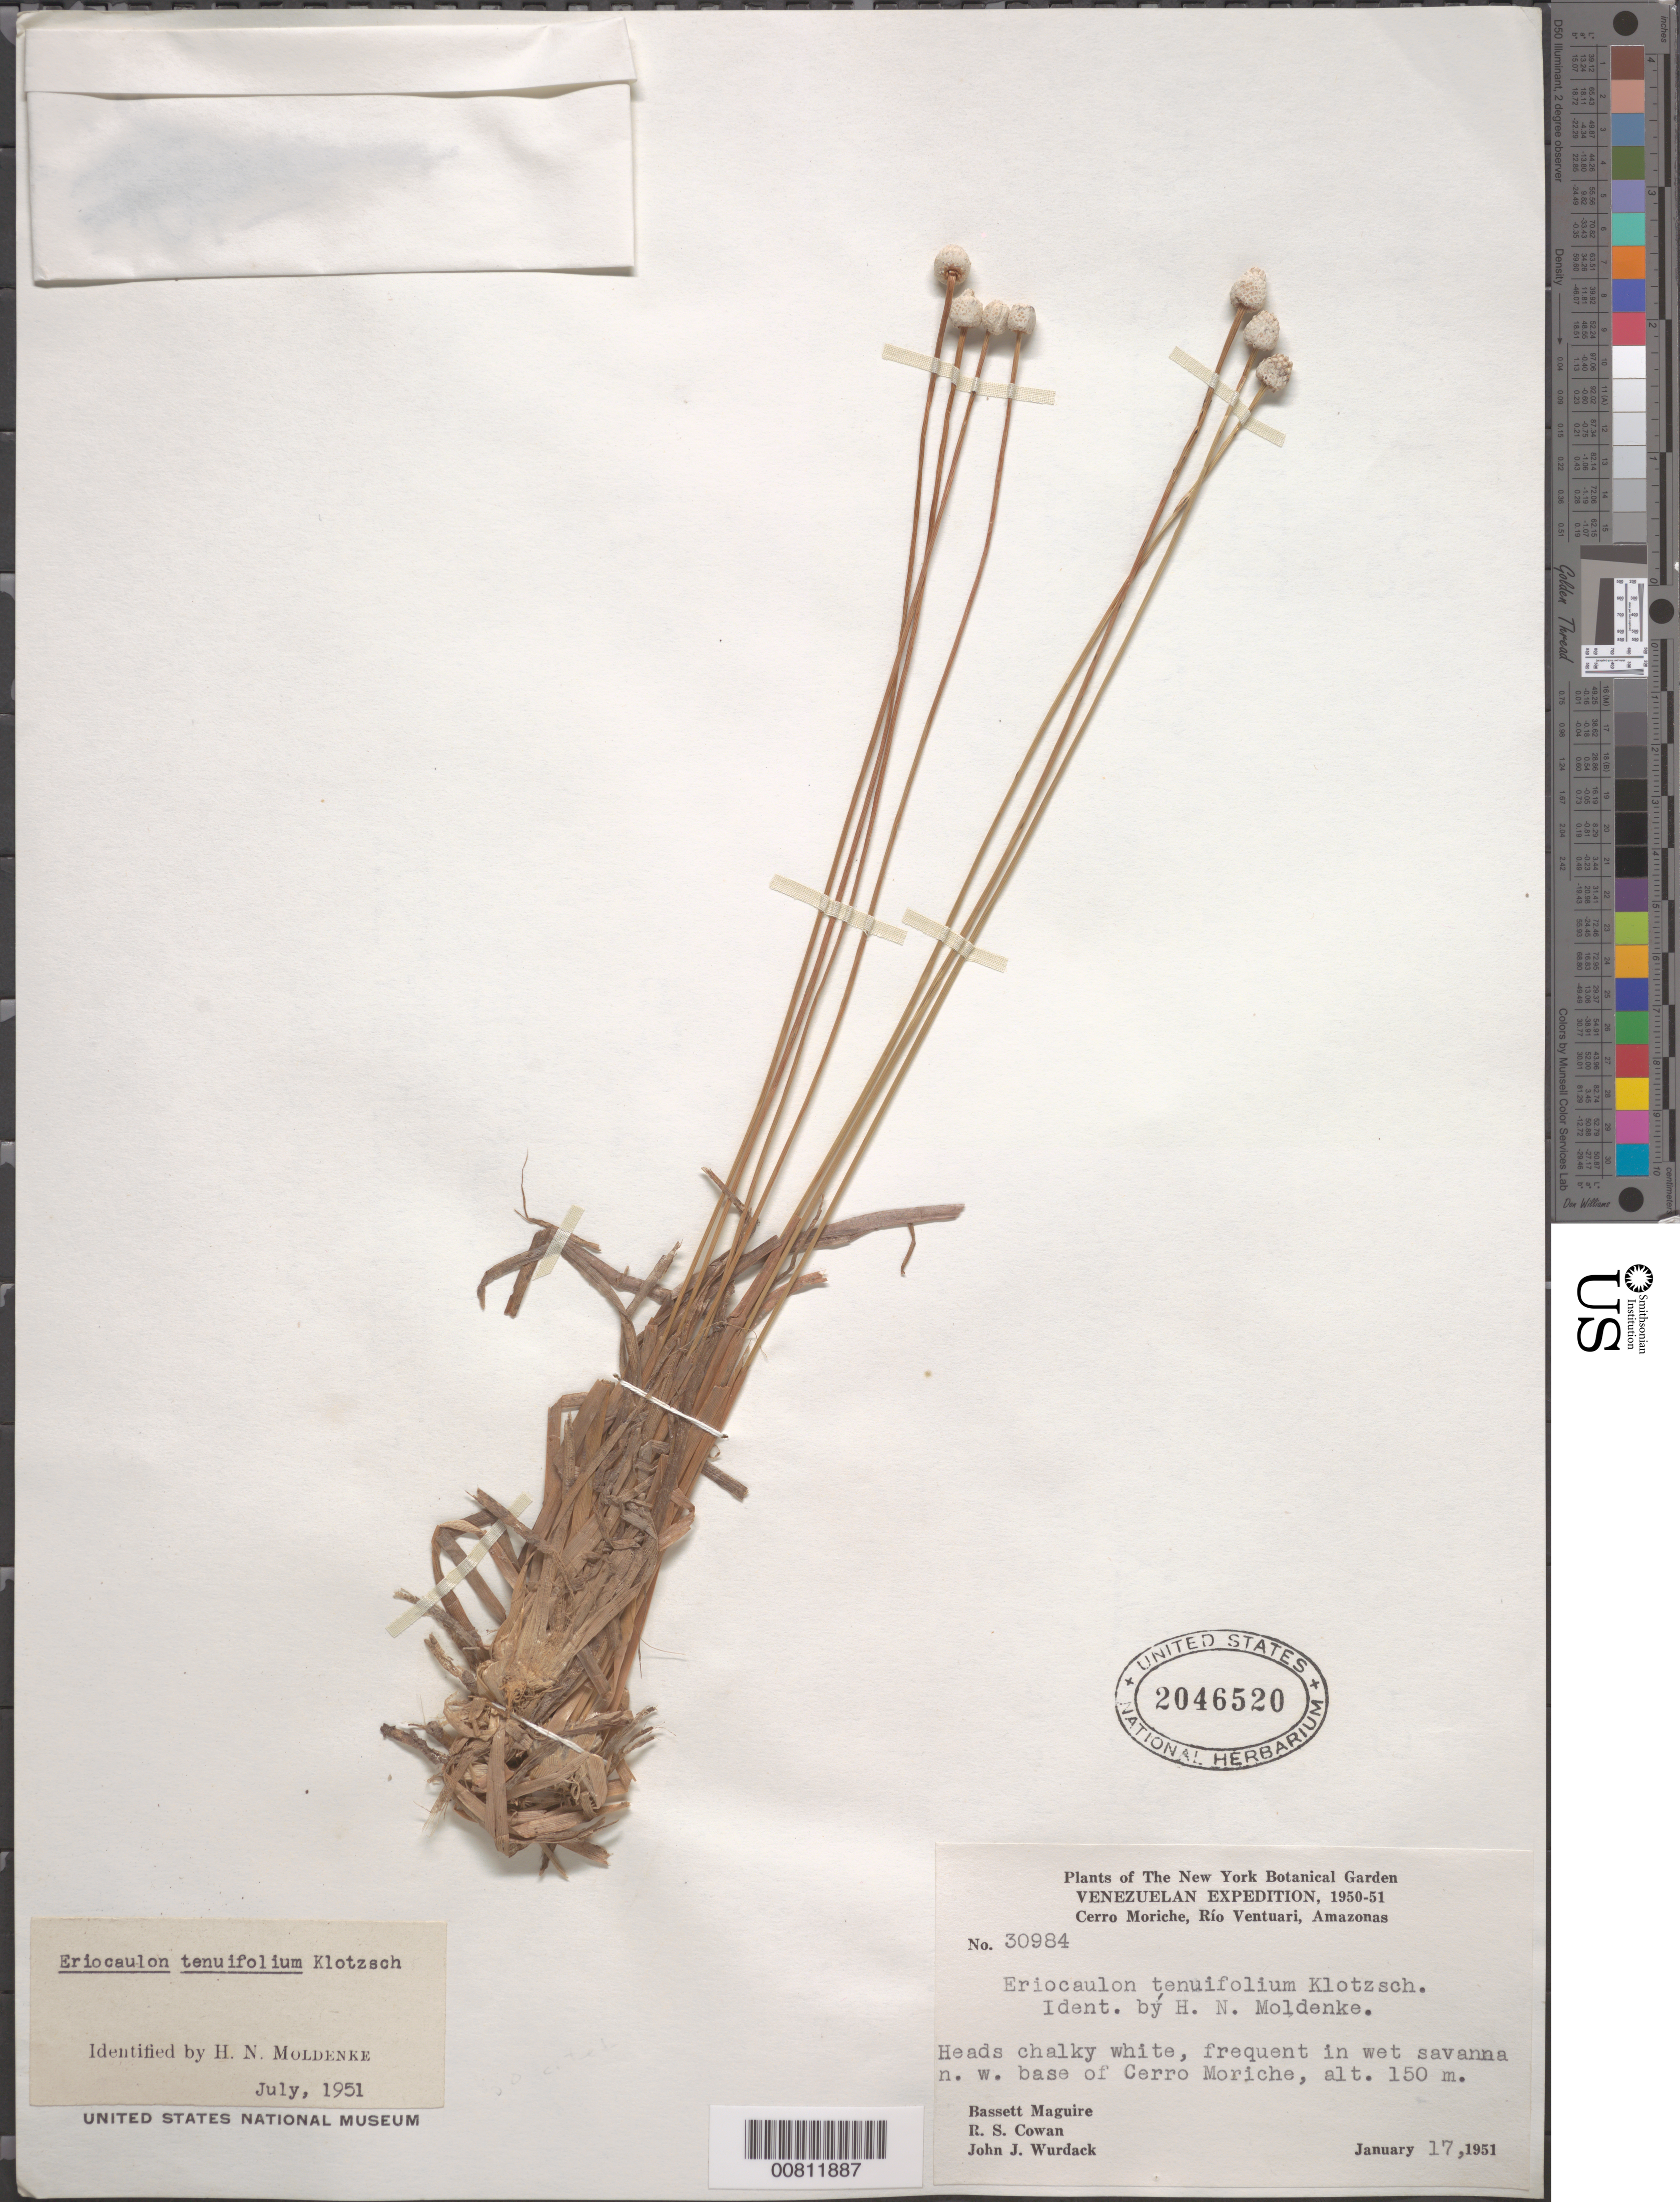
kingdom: Plantae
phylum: Tracheophyta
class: Liliopsida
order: Poales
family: Eriocaulaceae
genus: Eriocaulon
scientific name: Eriocaulon tenuifolium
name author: Klotzsch ex Körn.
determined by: Moldenke, H. N.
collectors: B. Maguire, R. S. Cowan & J. J. Wurdack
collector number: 30984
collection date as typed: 17-Jan-51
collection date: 1951-01-17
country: Venezuela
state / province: Amazonas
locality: Cerro Moriche, Río Ventuari, NW base of Cerro Moriche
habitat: Wet savanna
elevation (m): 150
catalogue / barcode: US 2046520